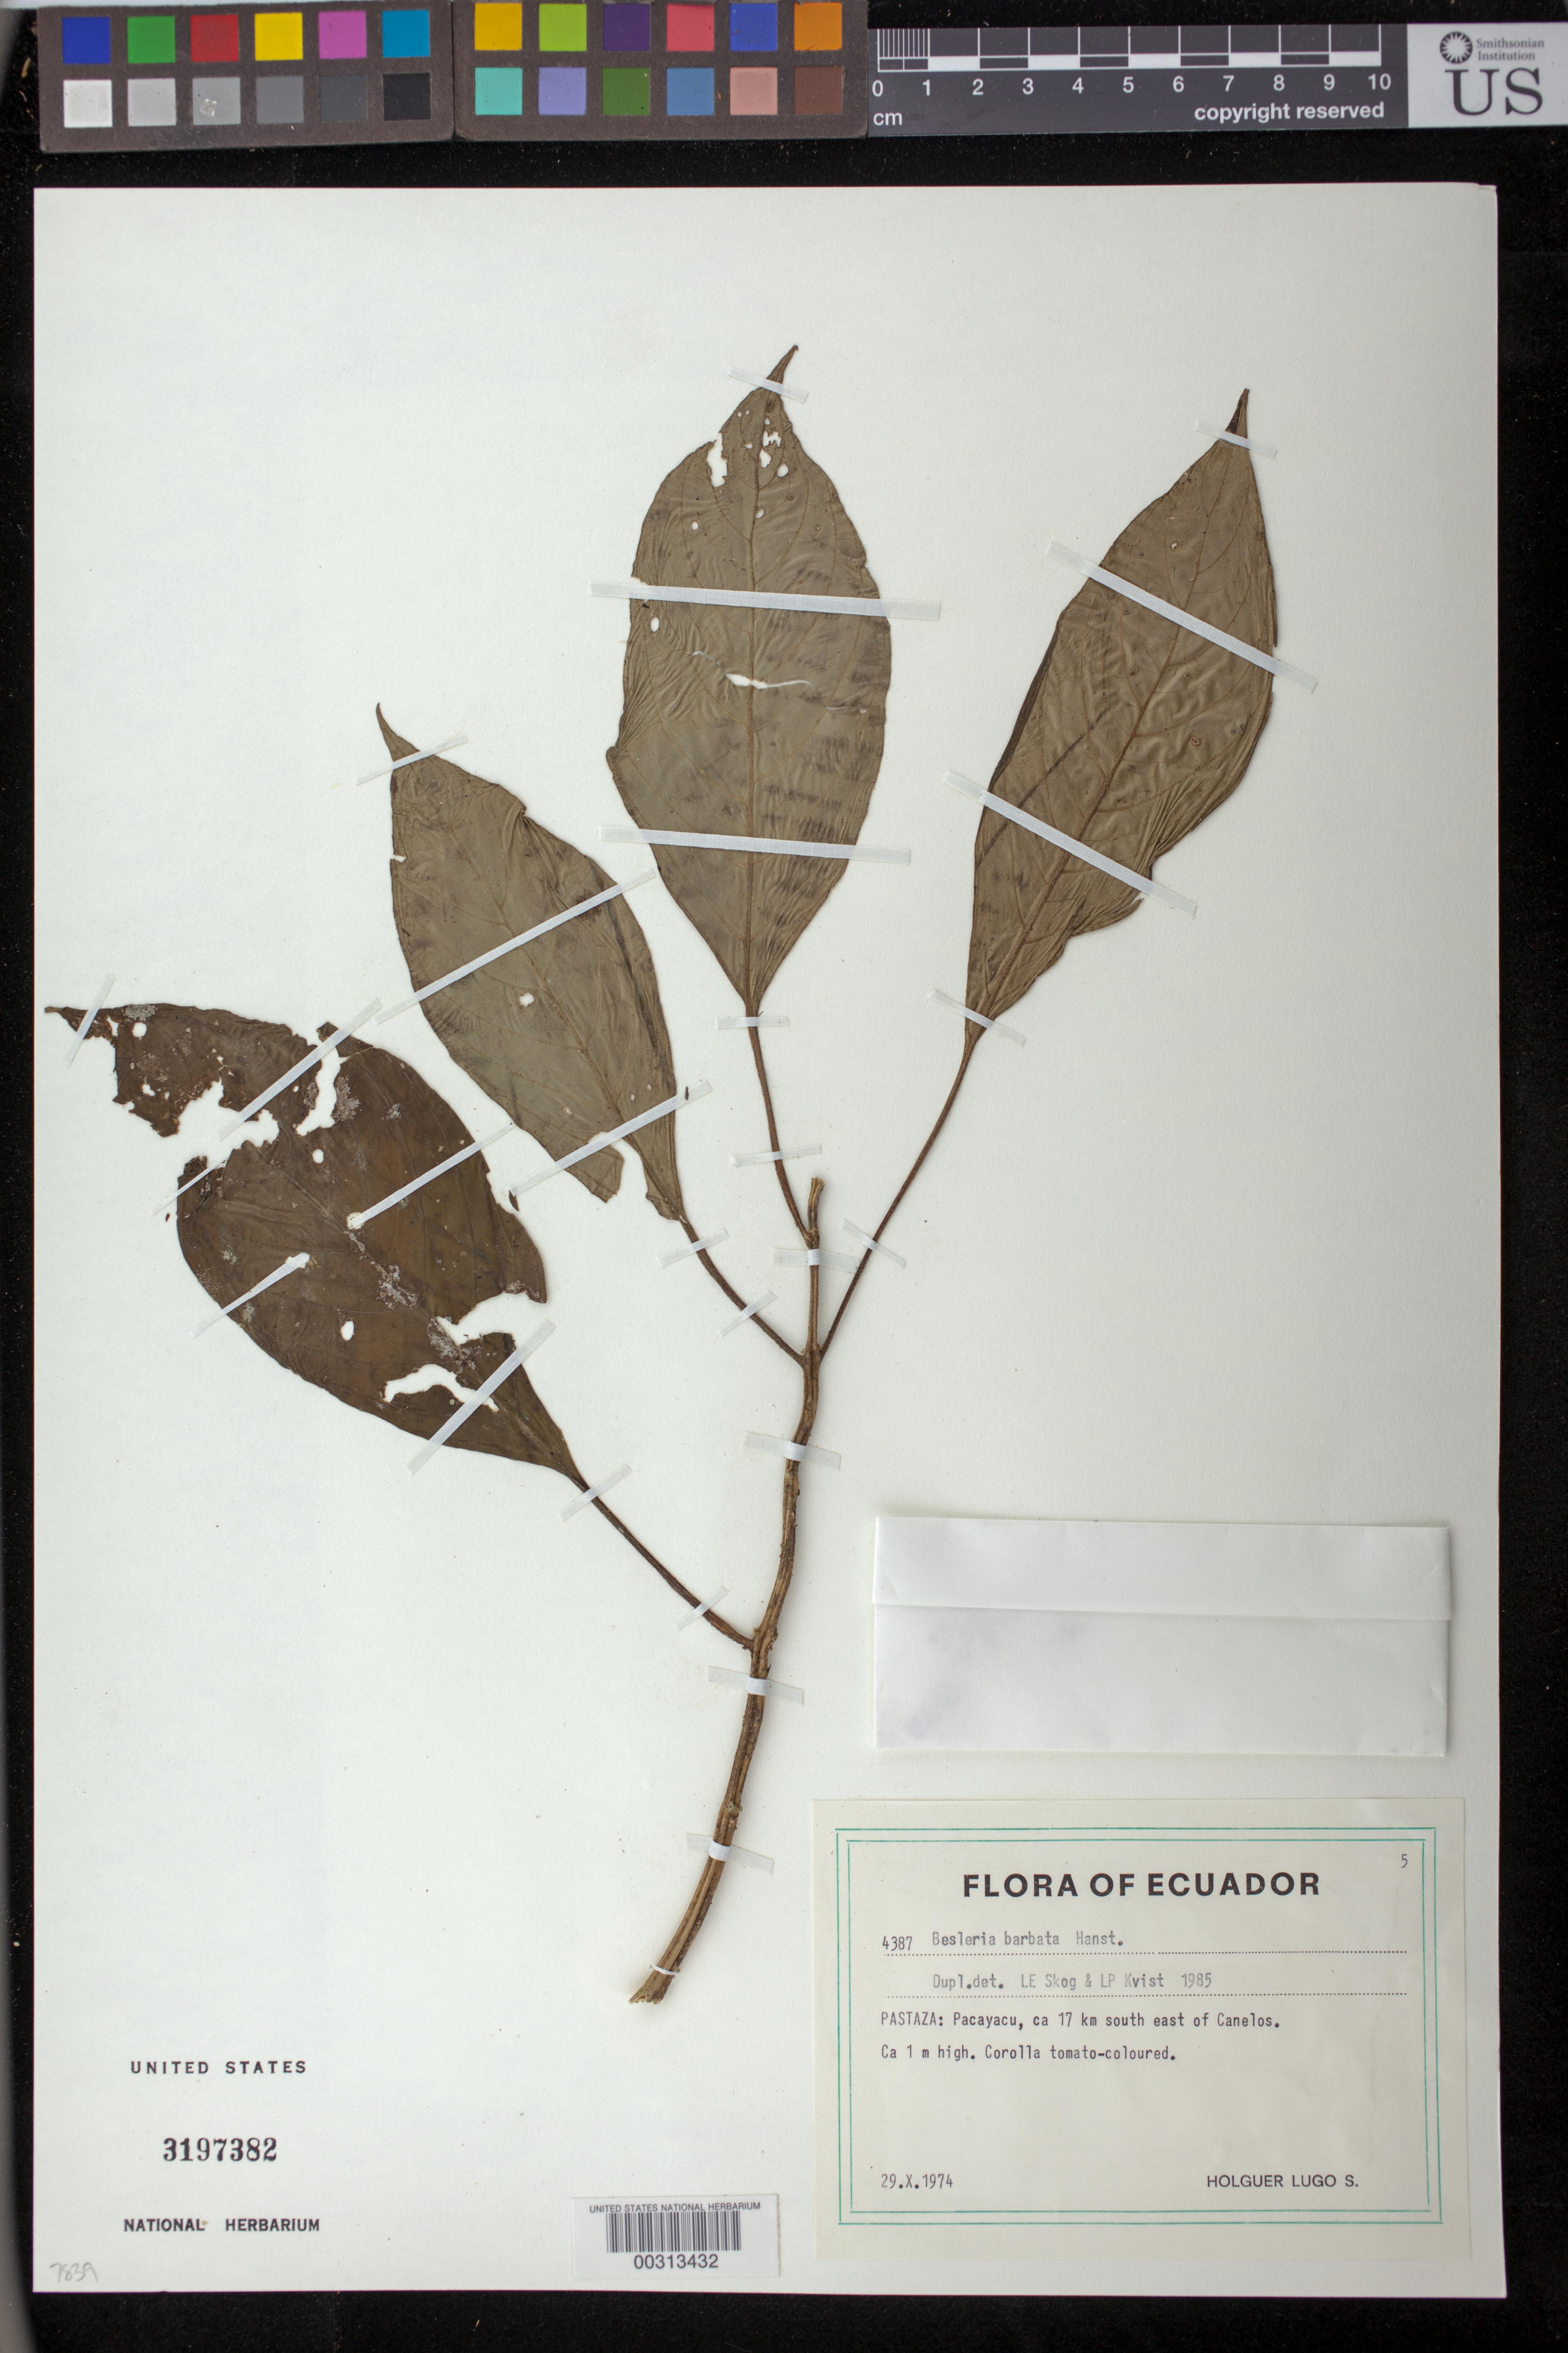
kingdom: Plantae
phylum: Tracheophyta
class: Magnoliopsida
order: Lamiales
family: Gesneriaceae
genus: Besleria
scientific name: Besleria barbata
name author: (Poepp.) Hanst.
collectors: H. Lugo S.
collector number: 4387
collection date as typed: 29 Oct 1974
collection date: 1974-10-29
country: Ecuador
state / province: Pastaza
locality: Pacayacu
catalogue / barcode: US 3197382